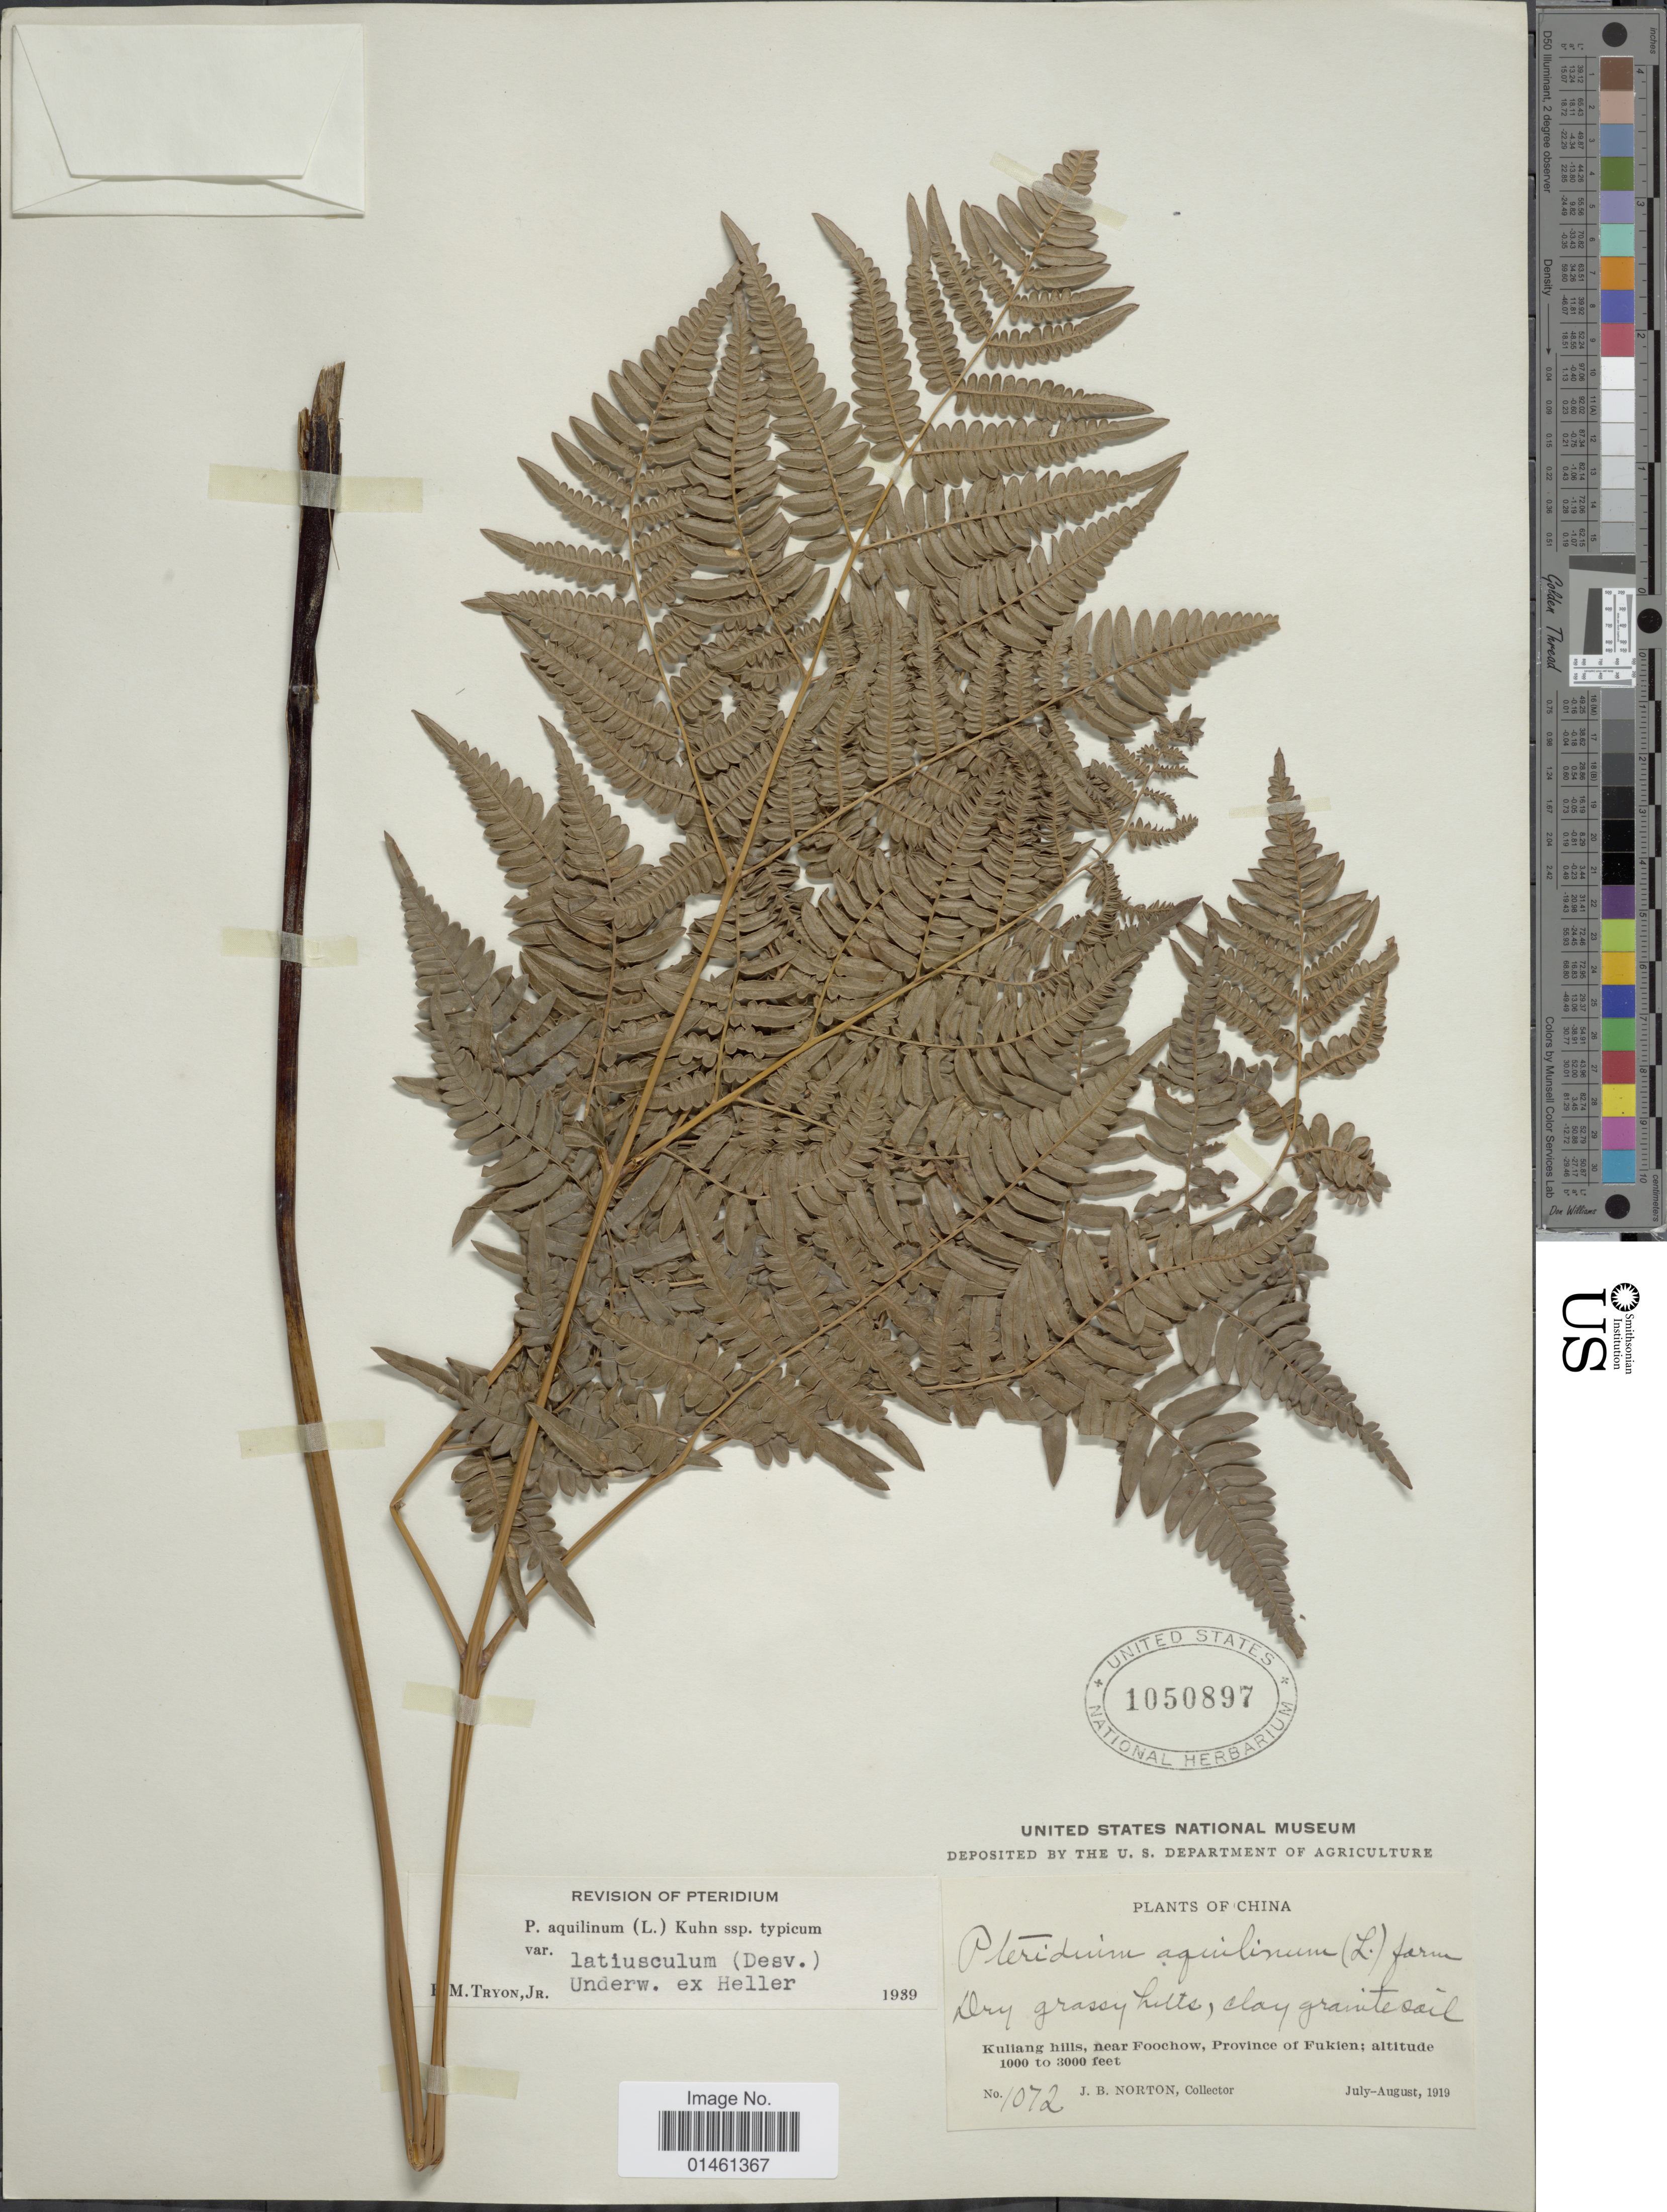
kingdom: Plantae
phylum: Tracheophyta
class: Polypodiopsida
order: Polypodiales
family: Dennstaedtiaceae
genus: Pteridium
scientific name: Pteridium aquilinum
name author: (L.) Kuhn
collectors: J. B. Norton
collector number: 1072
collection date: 1919-07/1919-08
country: China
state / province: Fujian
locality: Kuliang hills, near Foochow, province of Fukien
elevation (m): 305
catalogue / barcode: US 1050897